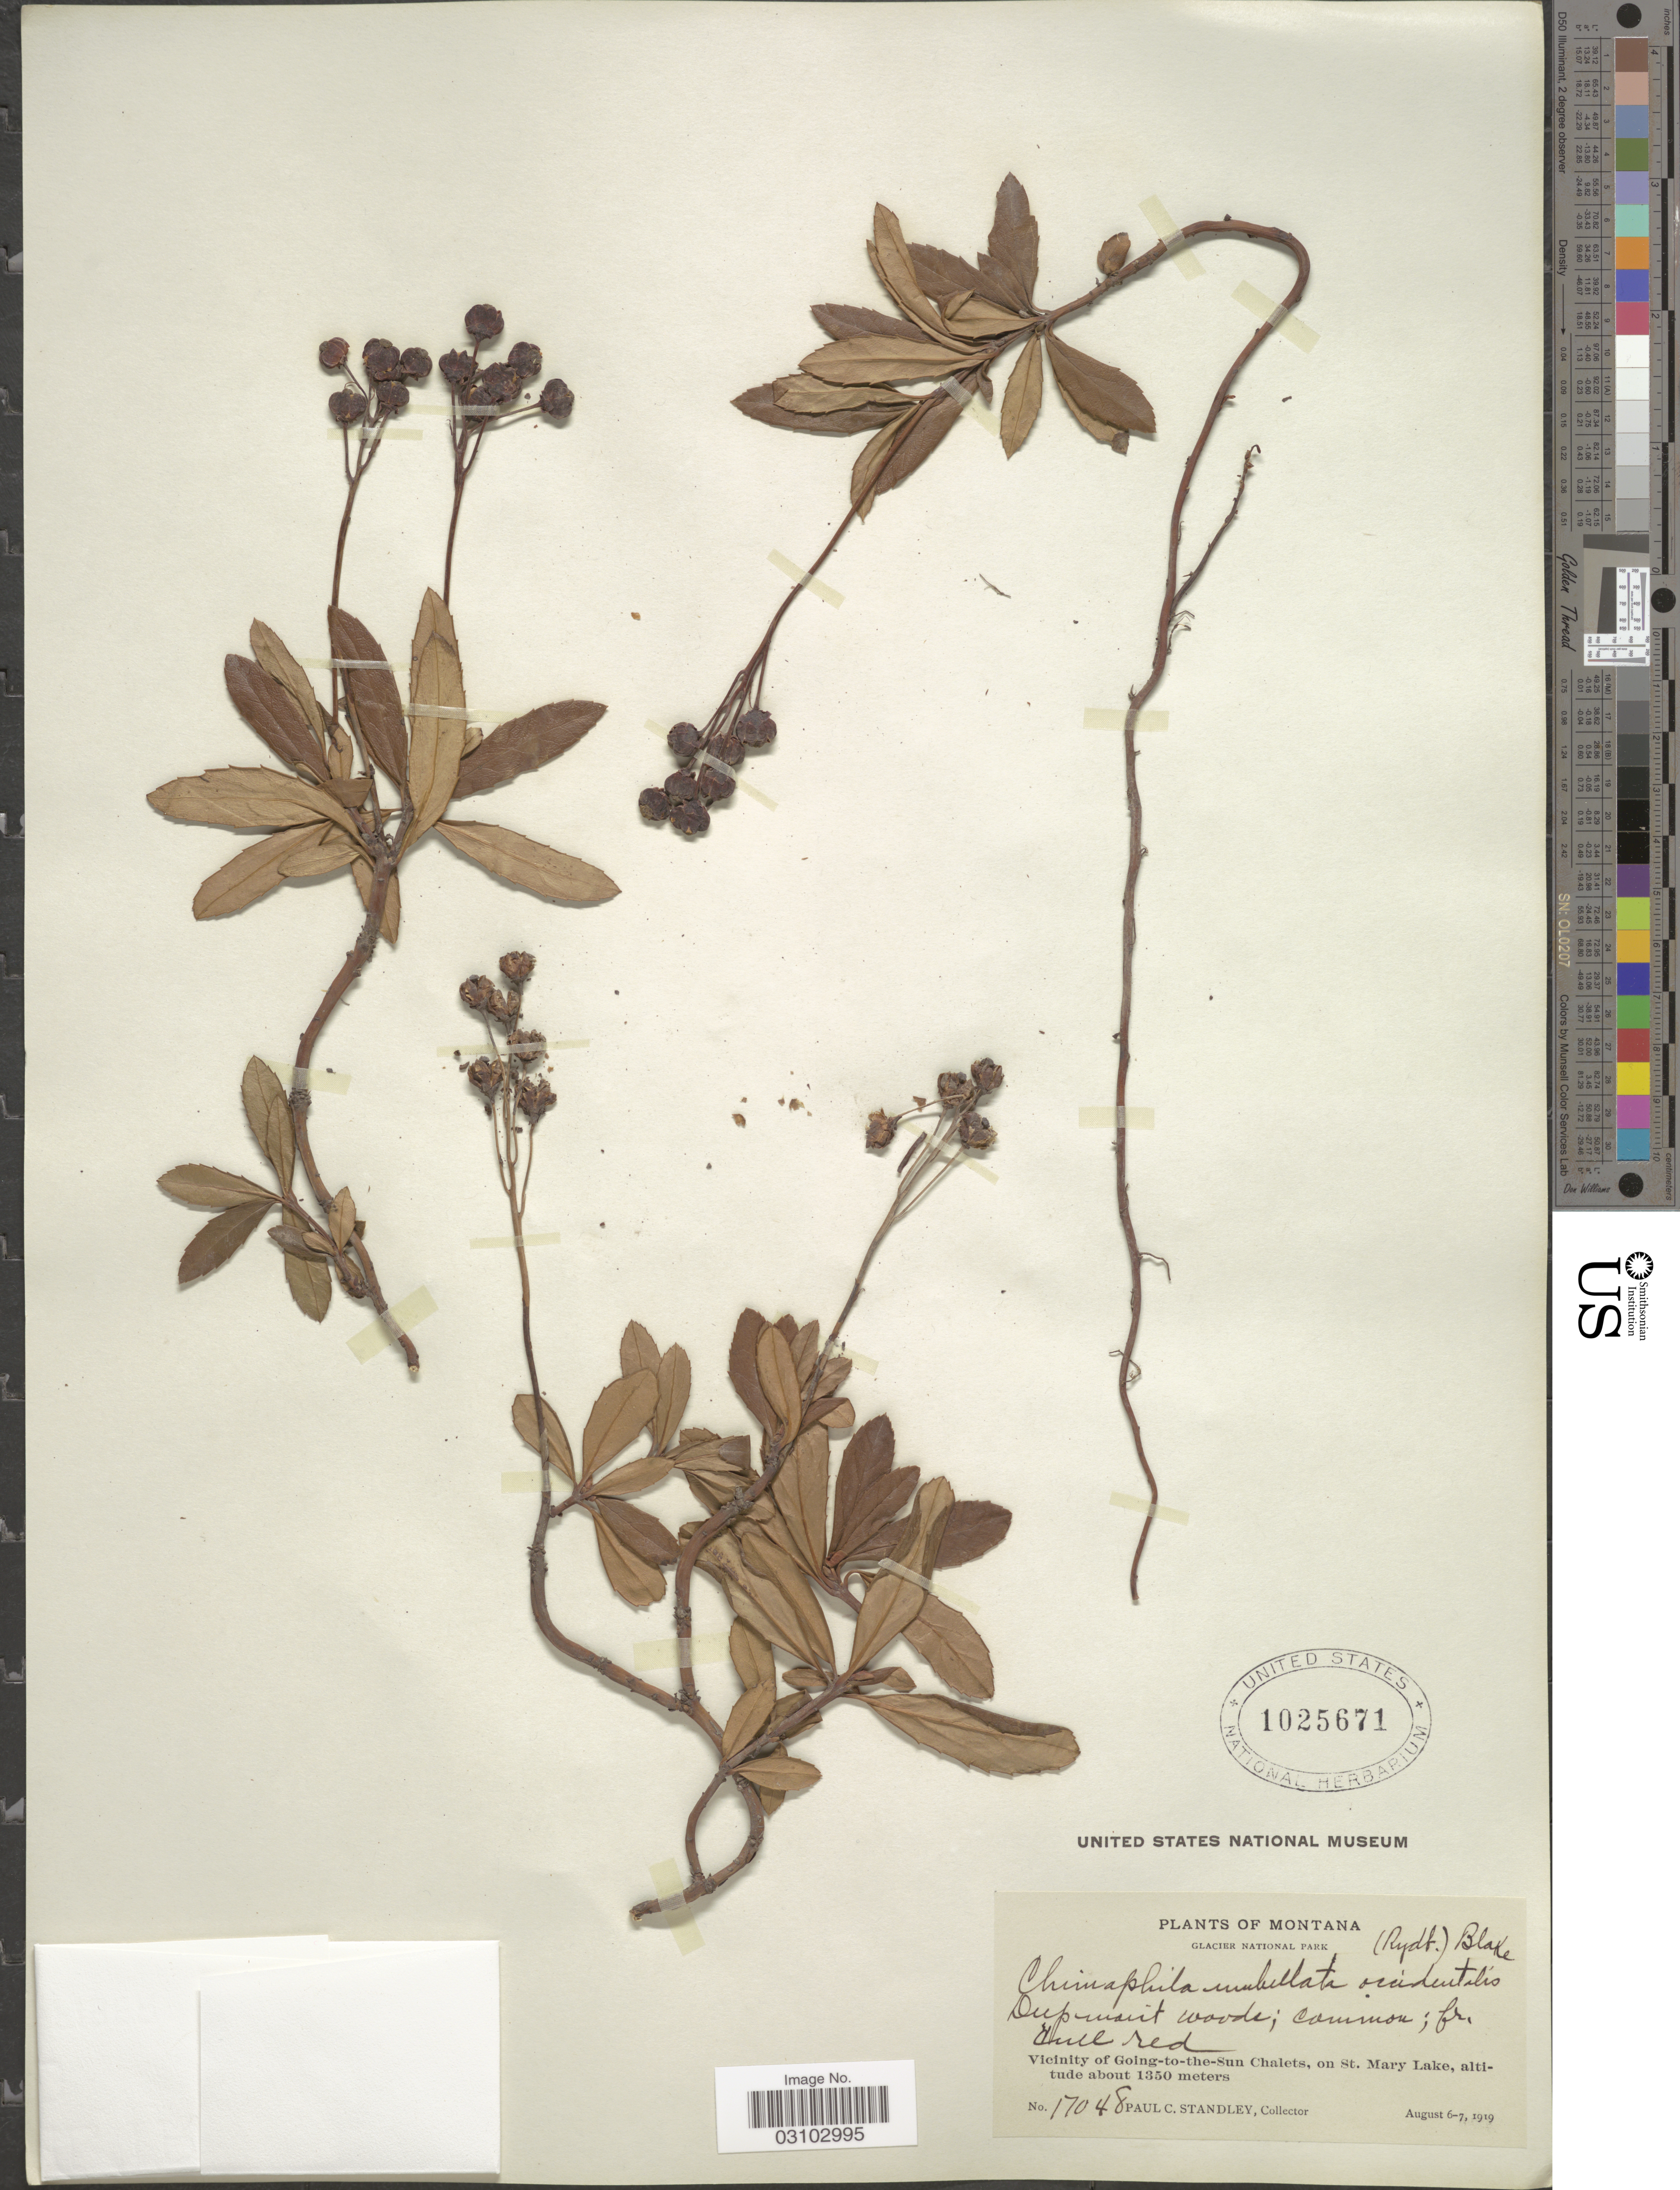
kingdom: Plantae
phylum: Tracheophyta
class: Magnoliopsida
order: Ericales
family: Ericaceae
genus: Chimaphila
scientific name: Chimaphila umbellata subsp. occidentalis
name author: (Rydb.) Hultén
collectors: P. C. Standley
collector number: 17048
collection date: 1919-08-06/1919-08-07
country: United States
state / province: Montana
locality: Vicinity of Going-to-the Sun Chalets, on St. Mary Lake.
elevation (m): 1350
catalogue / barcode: US 1025671